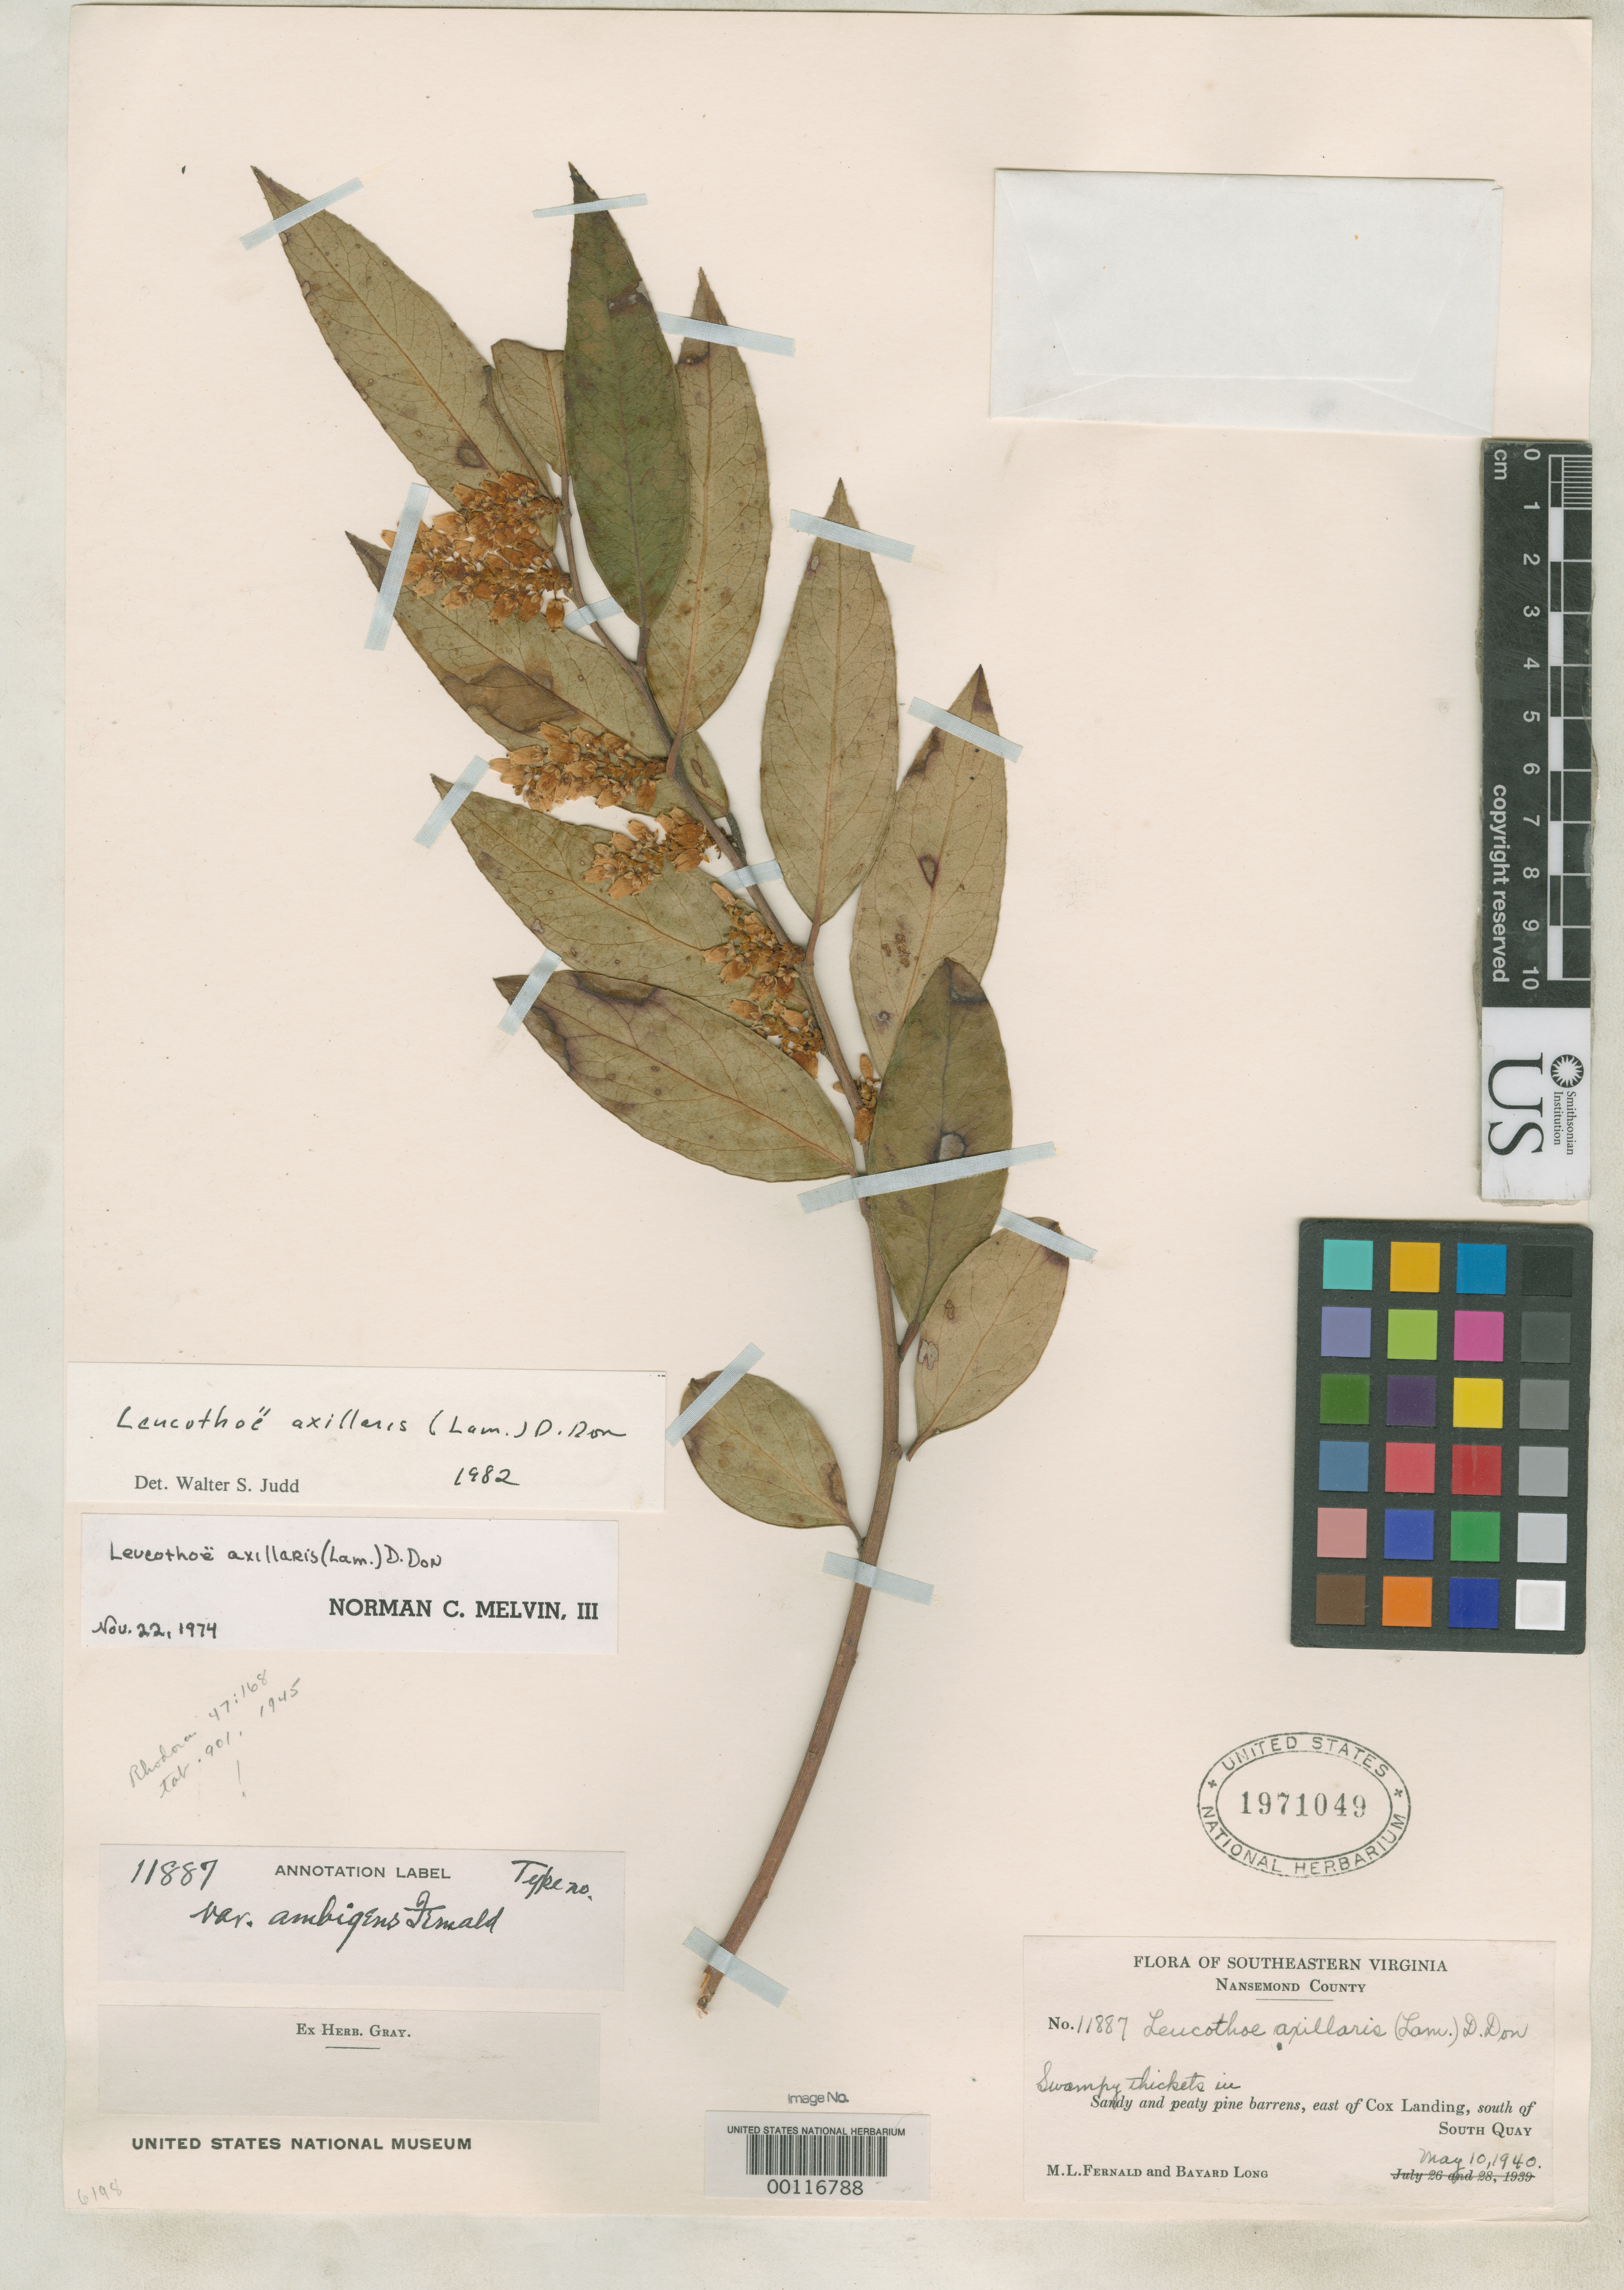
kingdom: Plantae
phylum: Tracheophyta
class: Magnoliopsida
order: Ericales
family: Ericaceae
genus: Leucothoe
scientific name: Leucothoë axillaris var. ambigens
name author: Fernald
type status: Isotype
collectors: M. L. Fernald & B. H. Long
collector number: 11887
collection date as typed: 10 May 1940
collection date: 1940-05-10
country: United States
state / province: Virginia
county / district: City of Suffolk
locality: E of Cox Landing, S of South Quay. Nansemond Co. (= historic county name).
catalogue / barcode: US 1971049